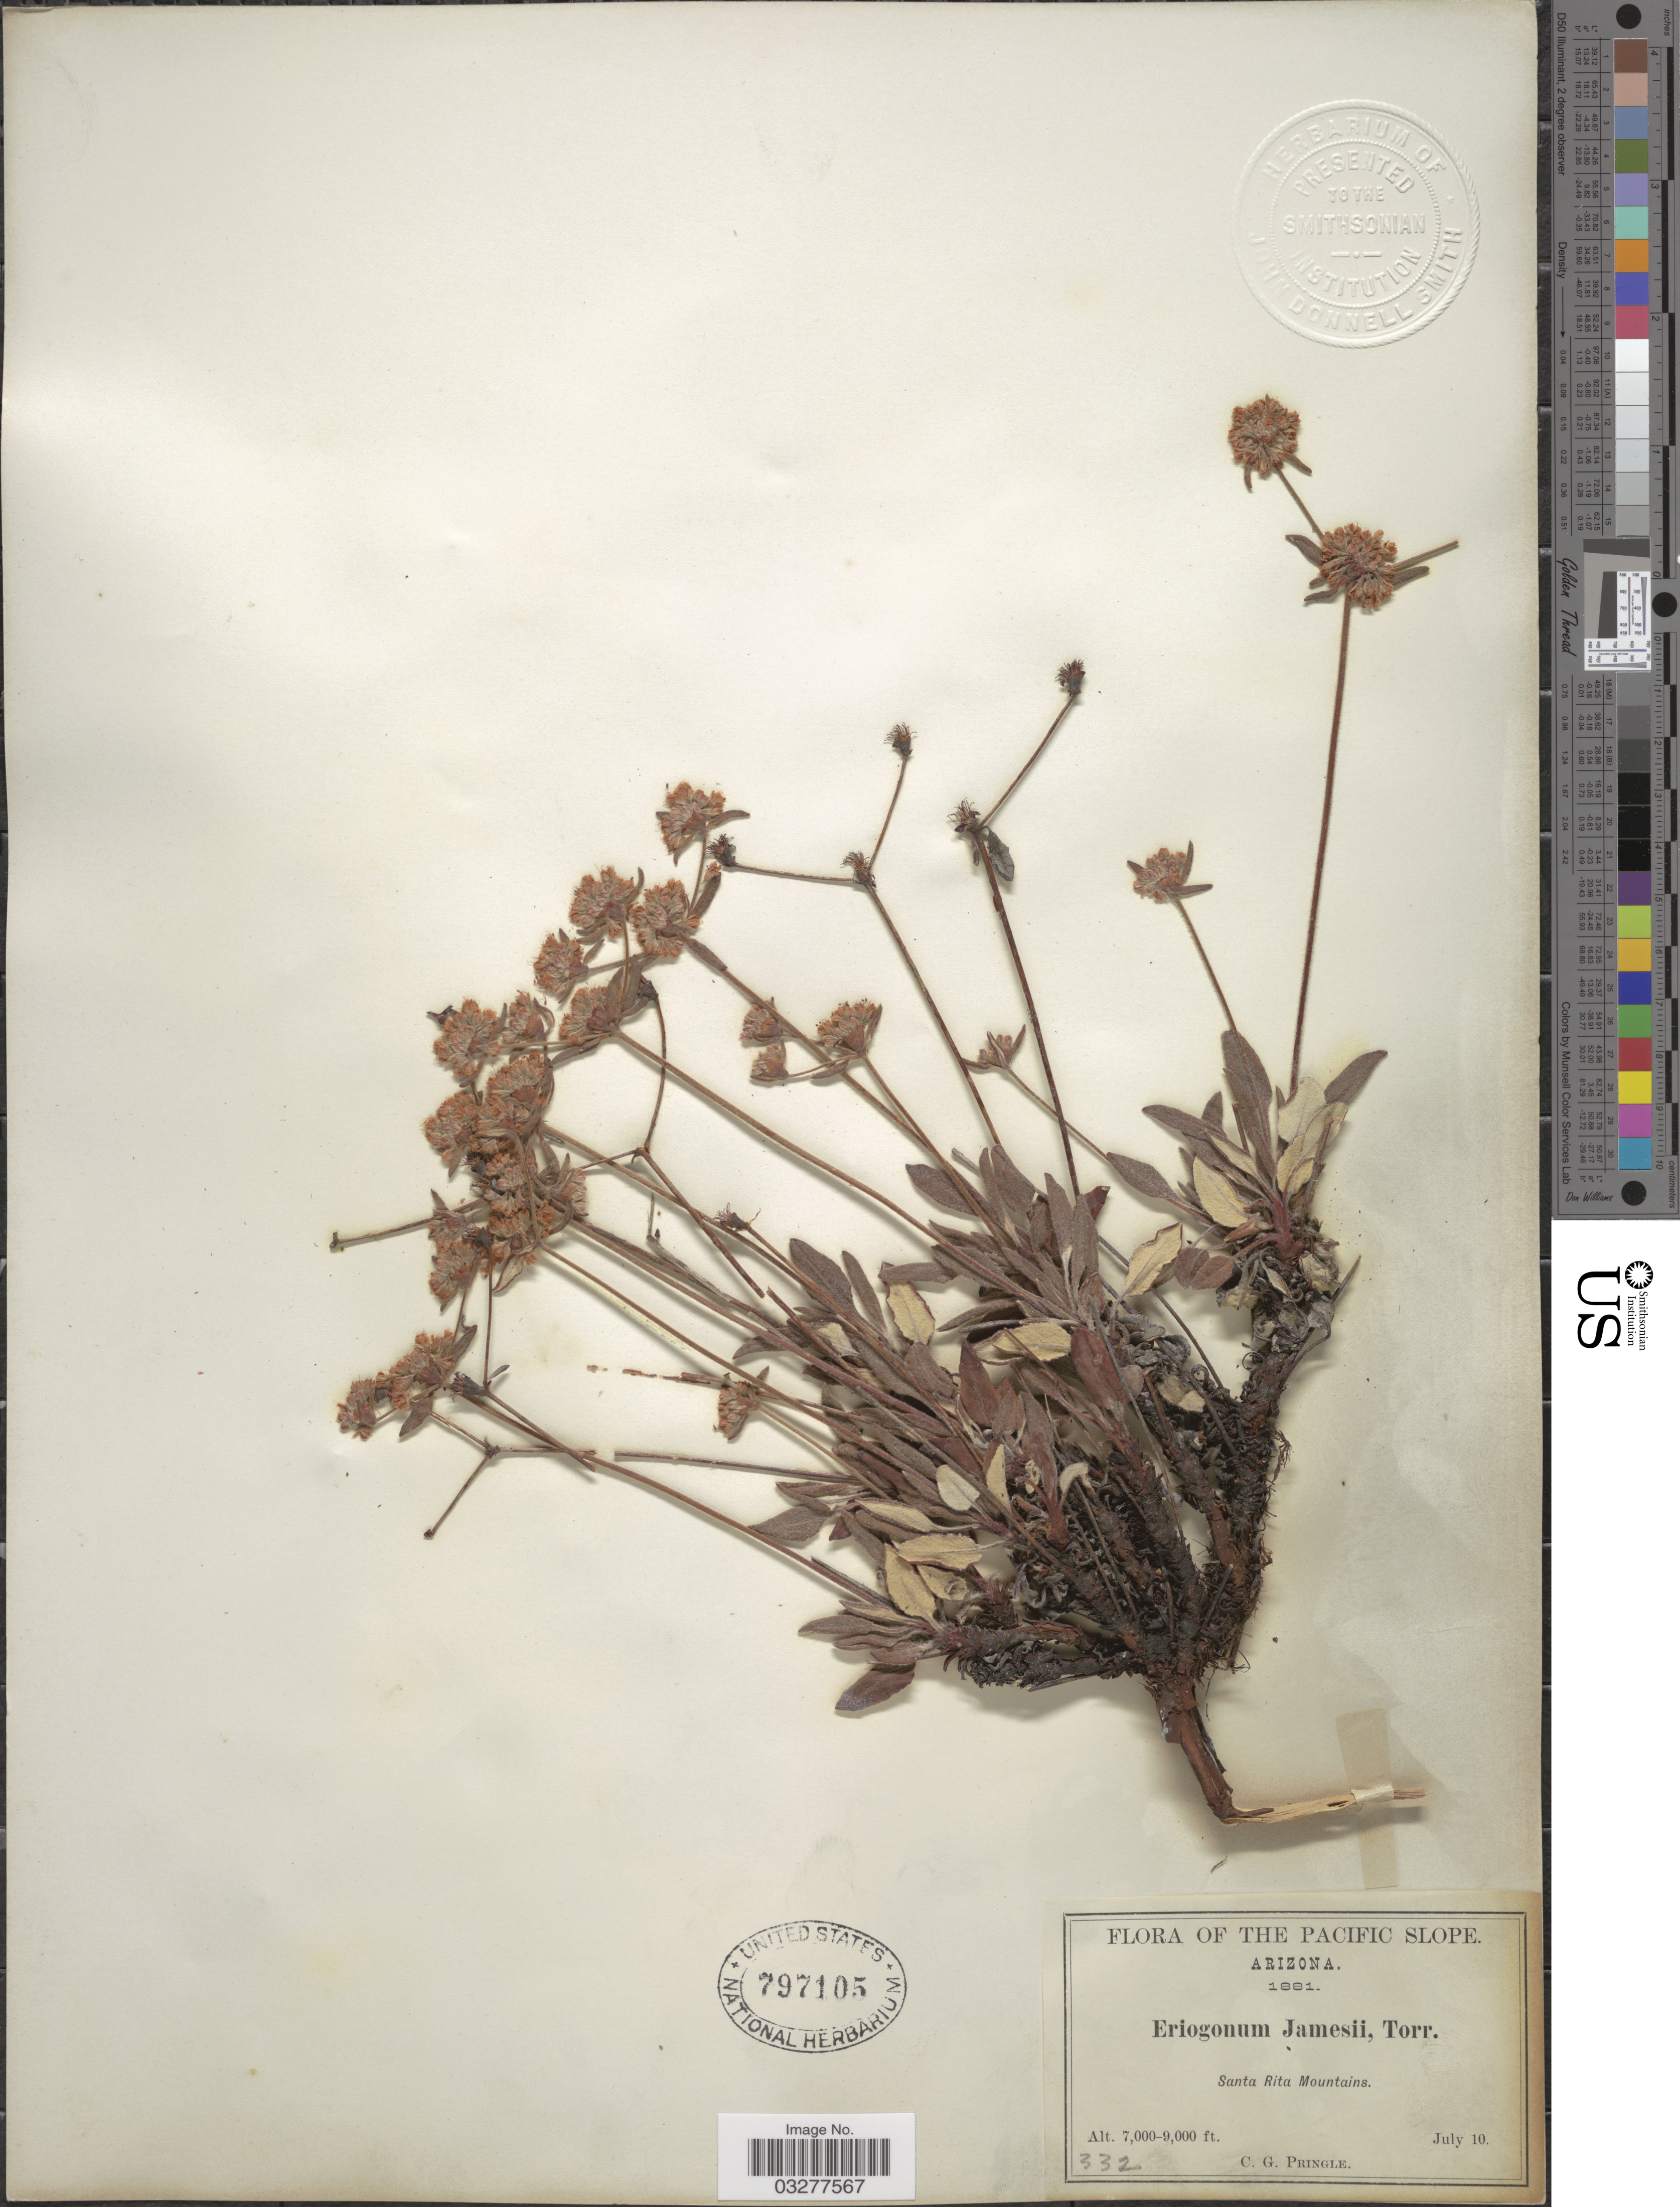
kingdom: Plantae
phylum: Tracheophyta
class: Magnoliopsida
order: Caryophyllales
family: Polygonaceae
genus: Eriogonum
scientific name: Eriogonum jamesii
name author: Benth.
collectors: C. G. Pringle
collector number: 332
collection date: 1881-07-10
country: United States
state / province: Arizona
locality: The Pacific Slope. Santa Rita Mountains.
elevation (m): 2134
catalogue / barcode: US 797105